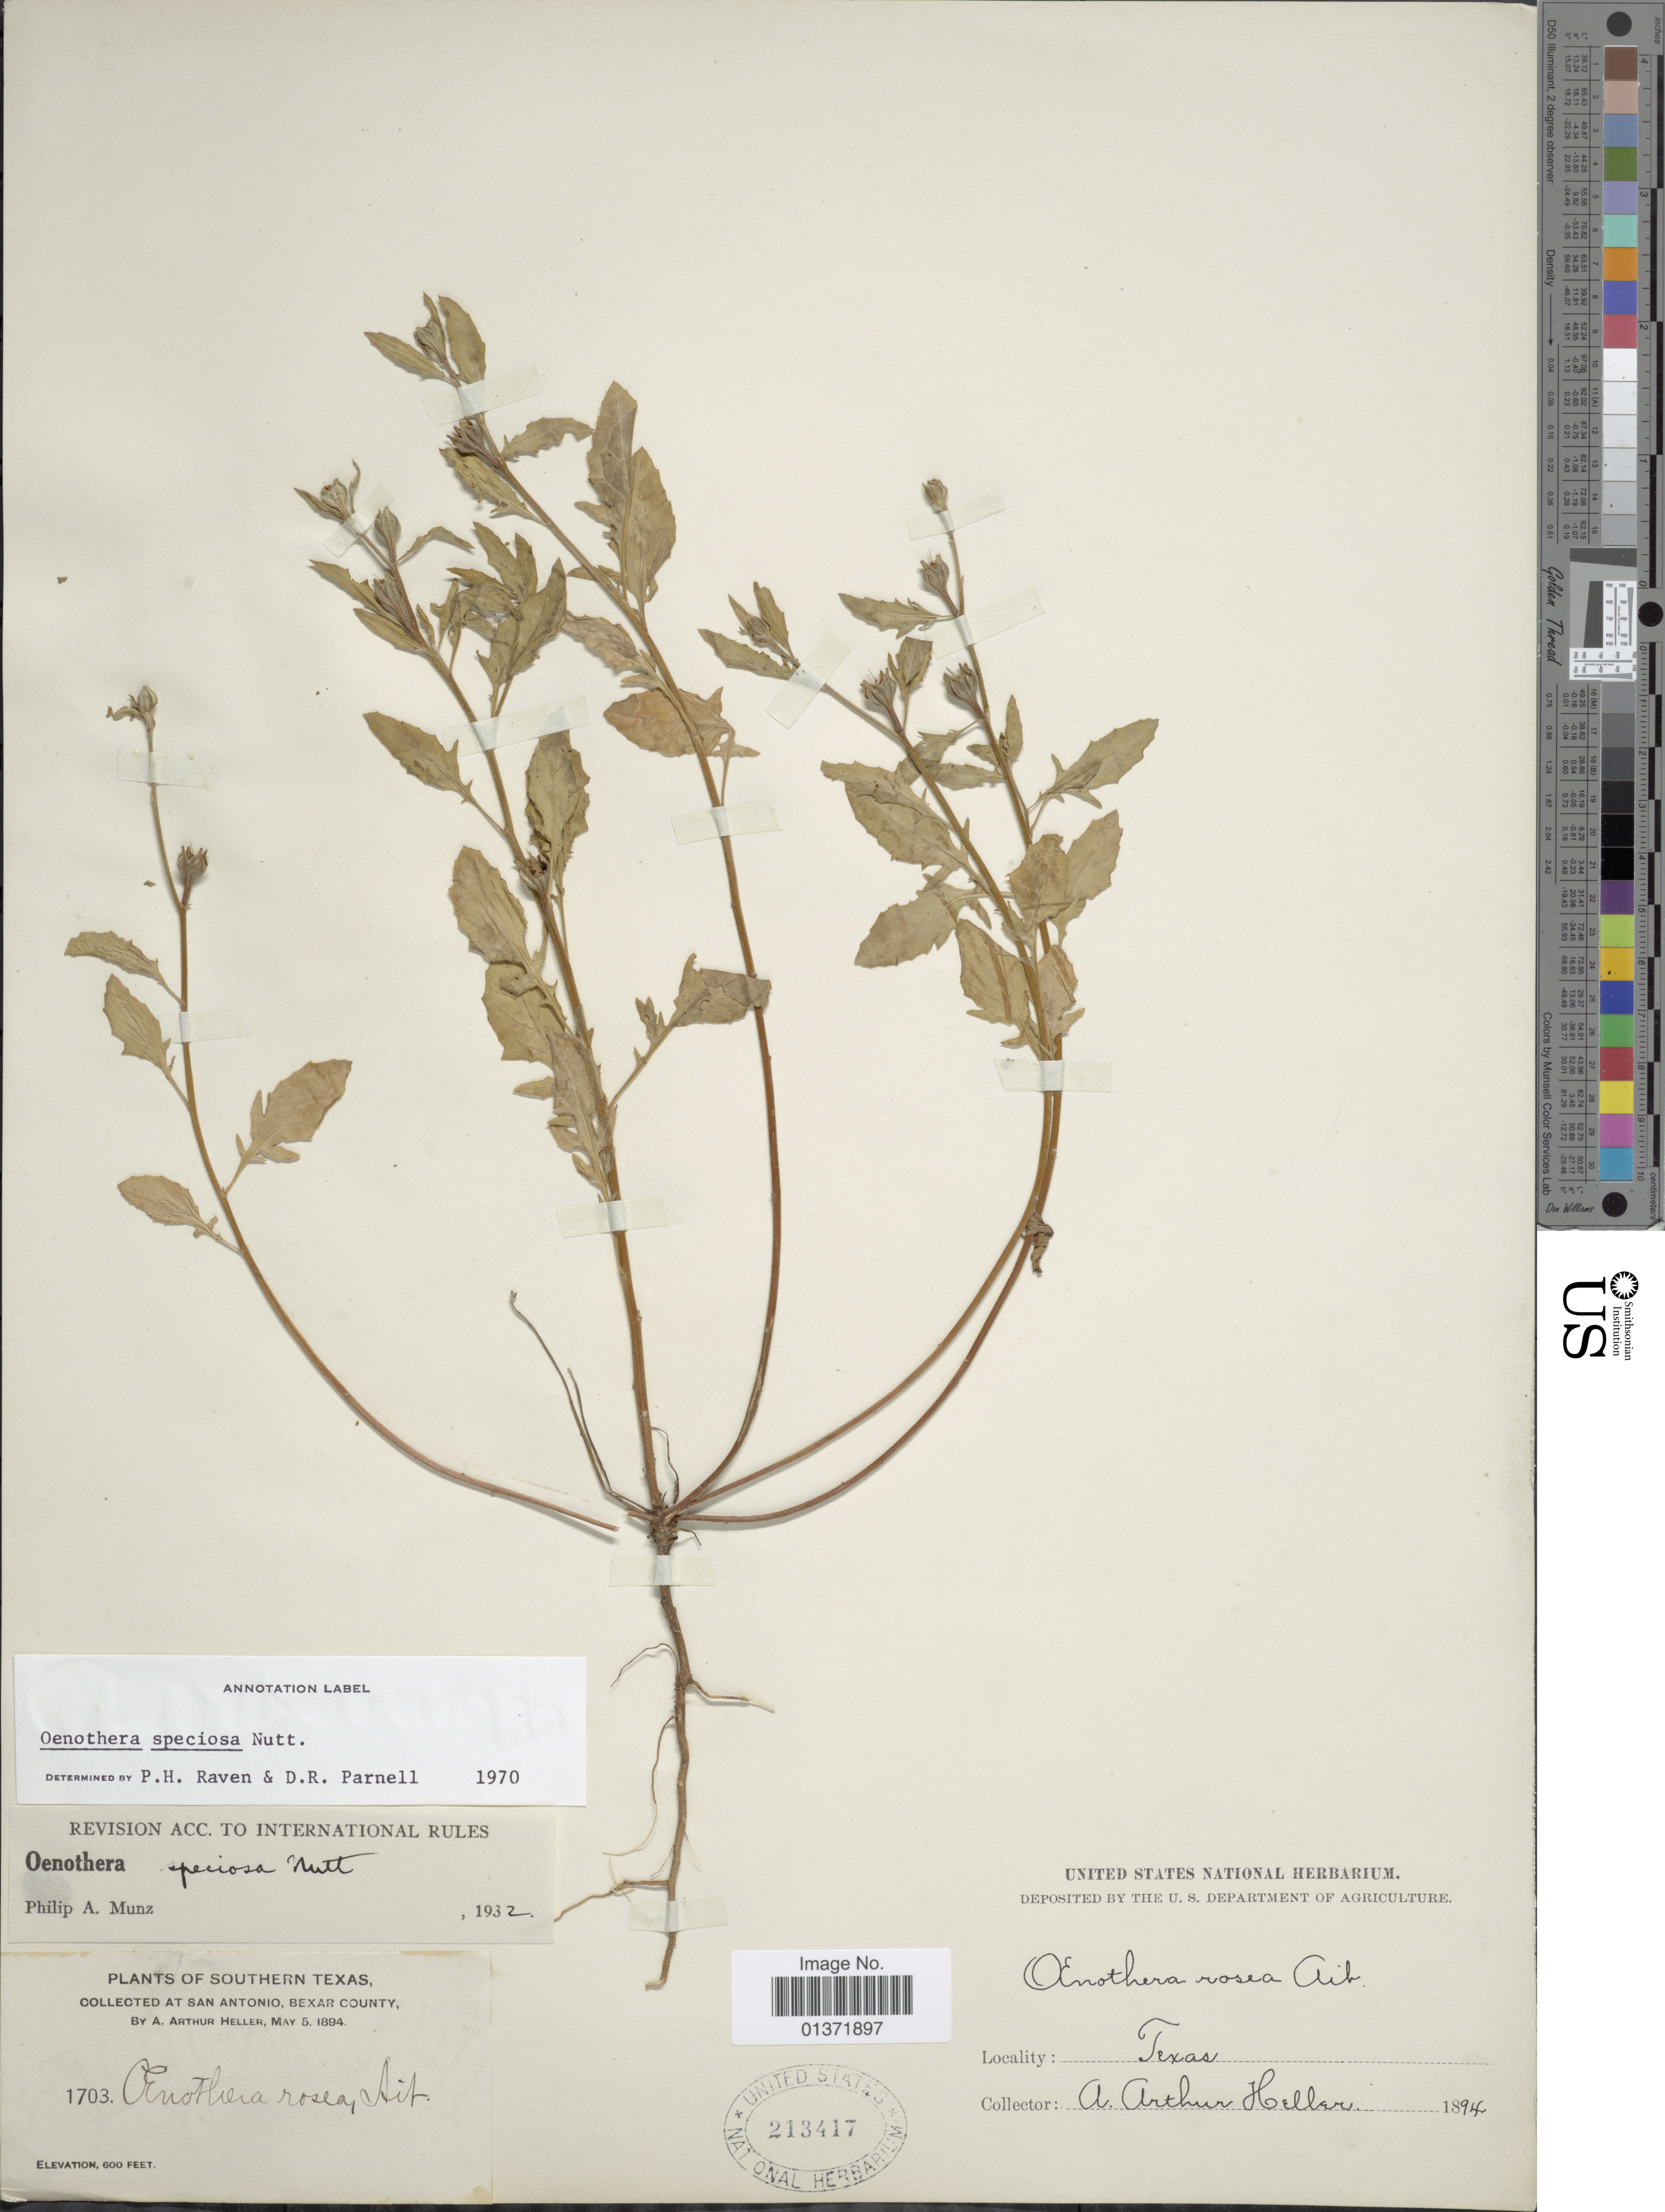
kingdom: Plantae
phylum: Tracheophyta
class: Magnoliopsida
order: Myrtales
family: Onagraceae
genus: Oenothera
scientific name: Oenothera speciosa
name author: Nutt.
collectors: A. A. Heller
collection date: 1894-05-05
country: United States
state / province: Texas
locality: Southern Texas, San Antonio, Bexar County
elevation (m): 183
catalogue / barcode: US 213417